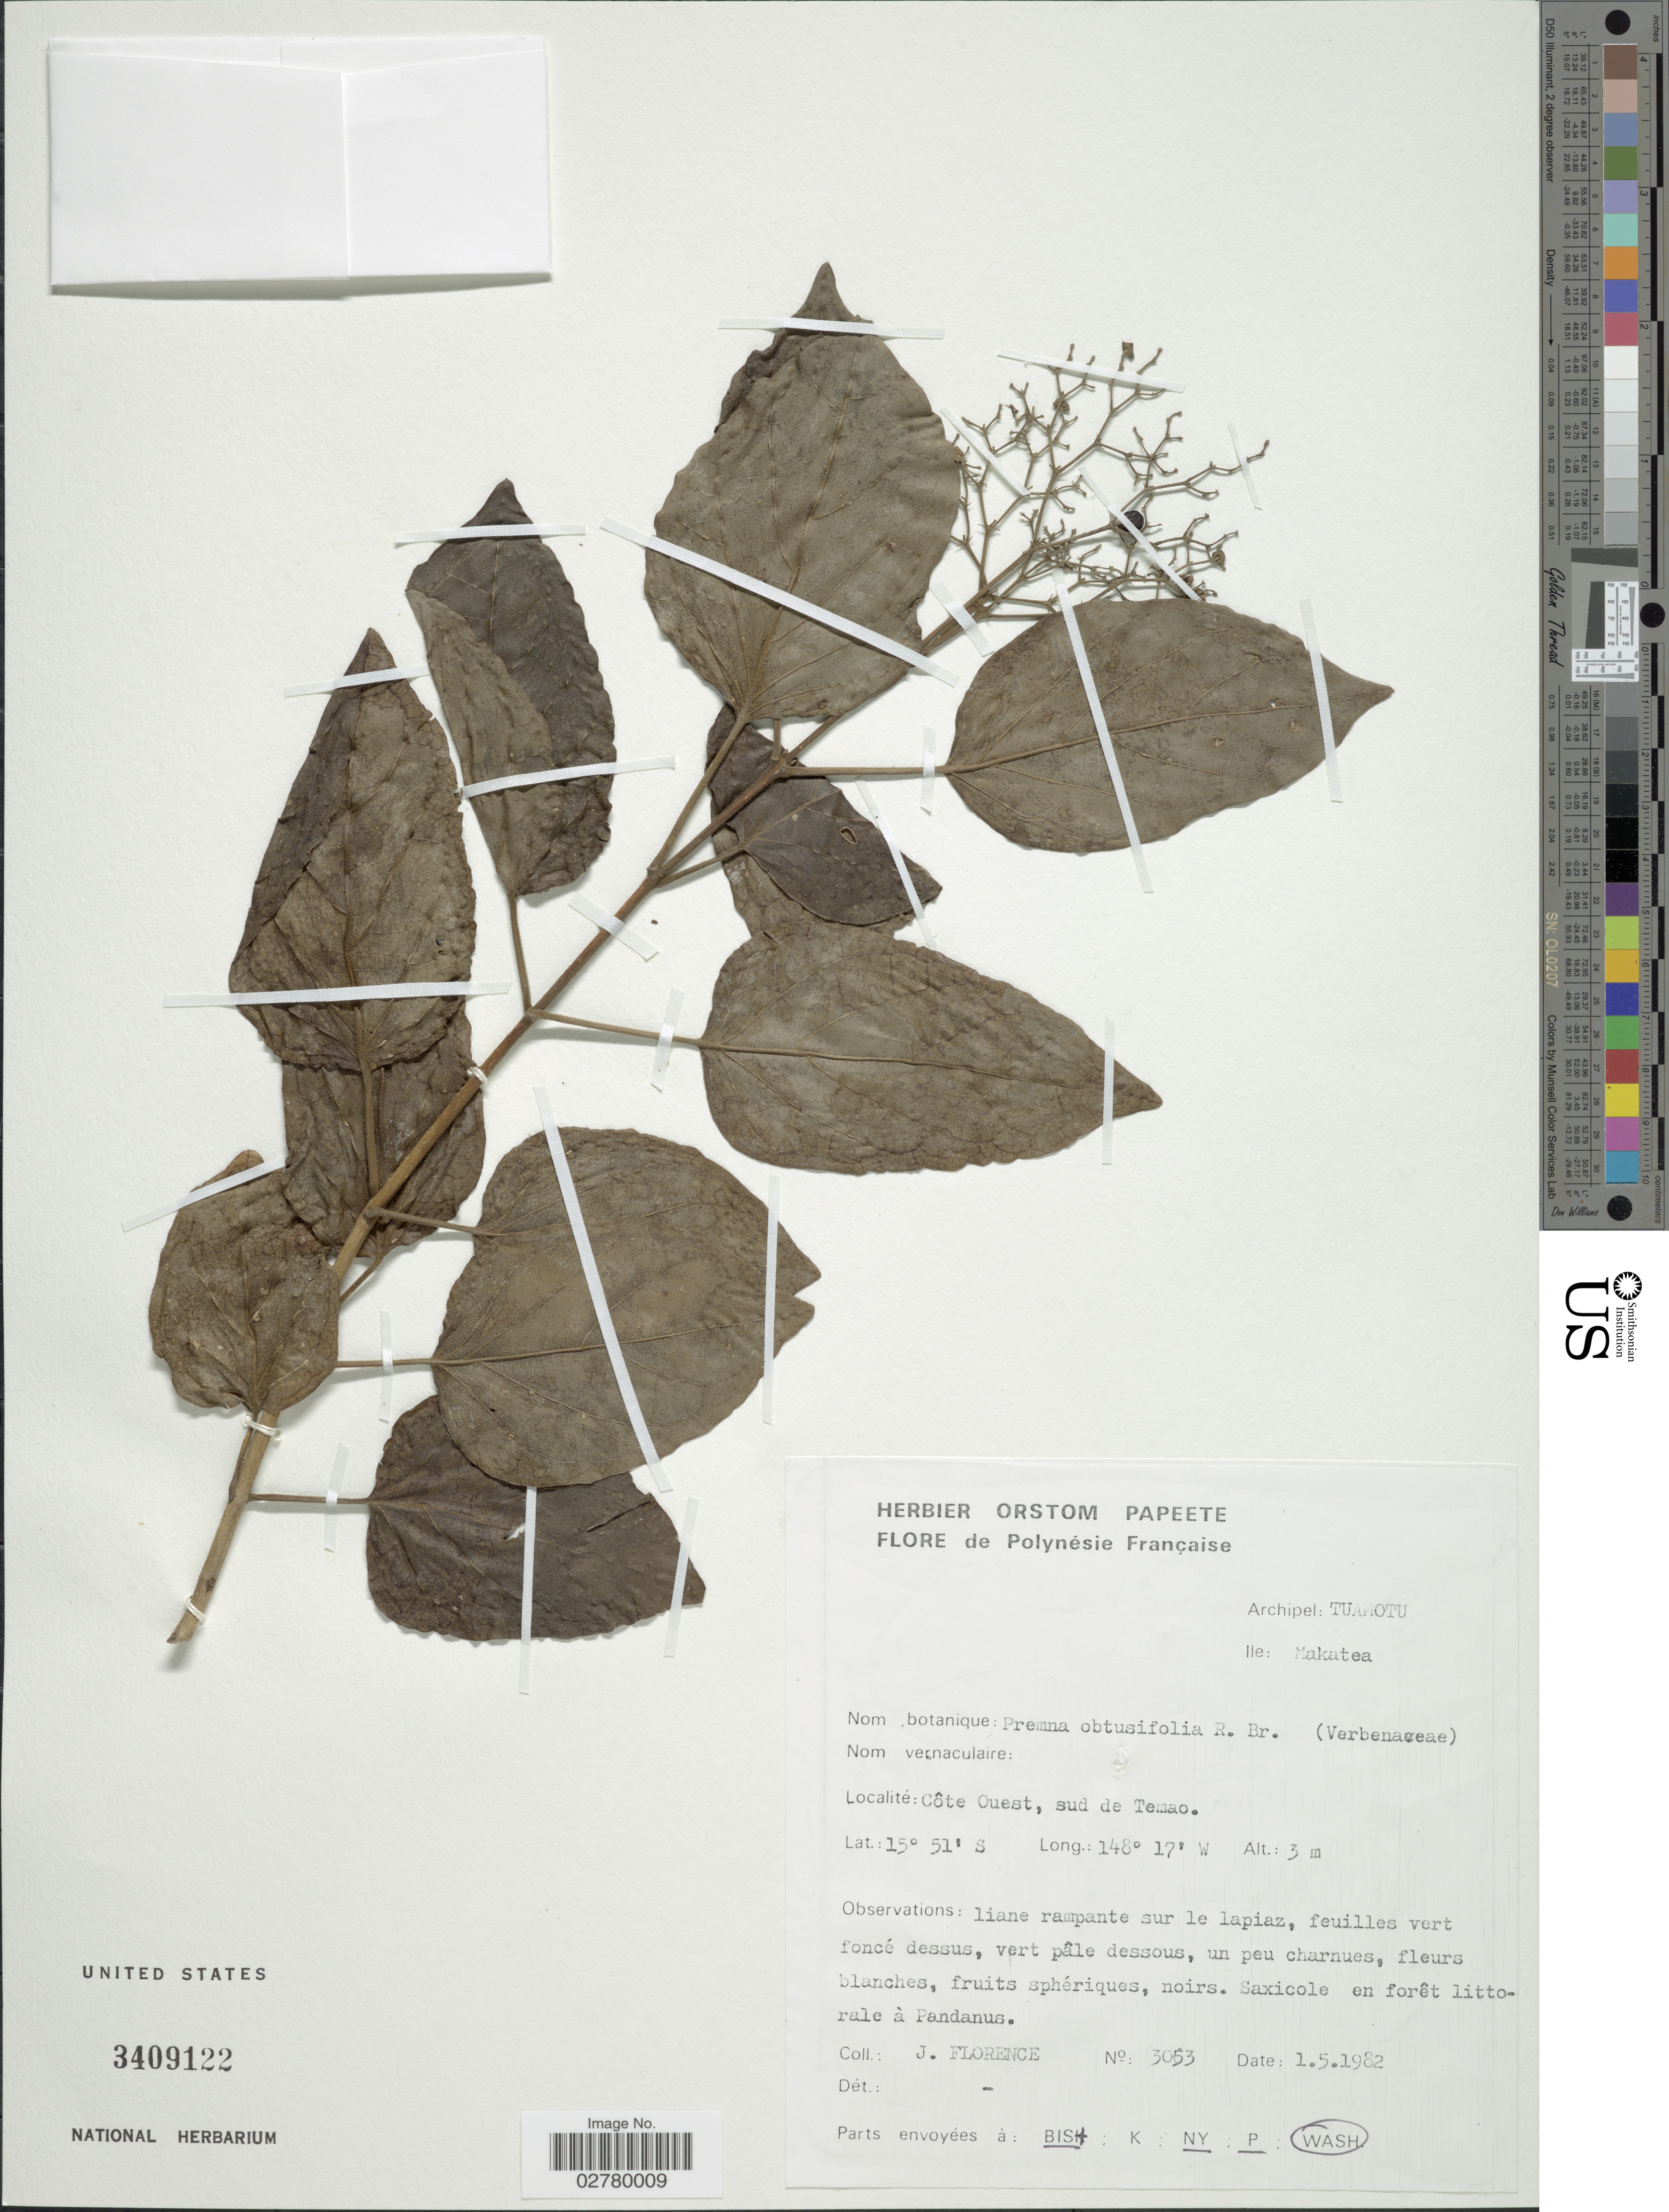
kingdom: Plantae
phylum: Tracheophyta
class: Magnoliopsida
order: Lamiales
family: Lamiaceae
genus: Premna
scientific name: Premna obtusifolia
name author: R. Br.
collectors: J. Florence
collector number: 3053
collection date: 1982-05-01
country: French Polynesia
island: Makatea [Aurora]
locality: Polynésie Française. Archipel: Tuamotu. Ile: Makatea. Côte Ouest, sud de Temao.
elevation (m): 3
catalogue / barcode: US 3409122